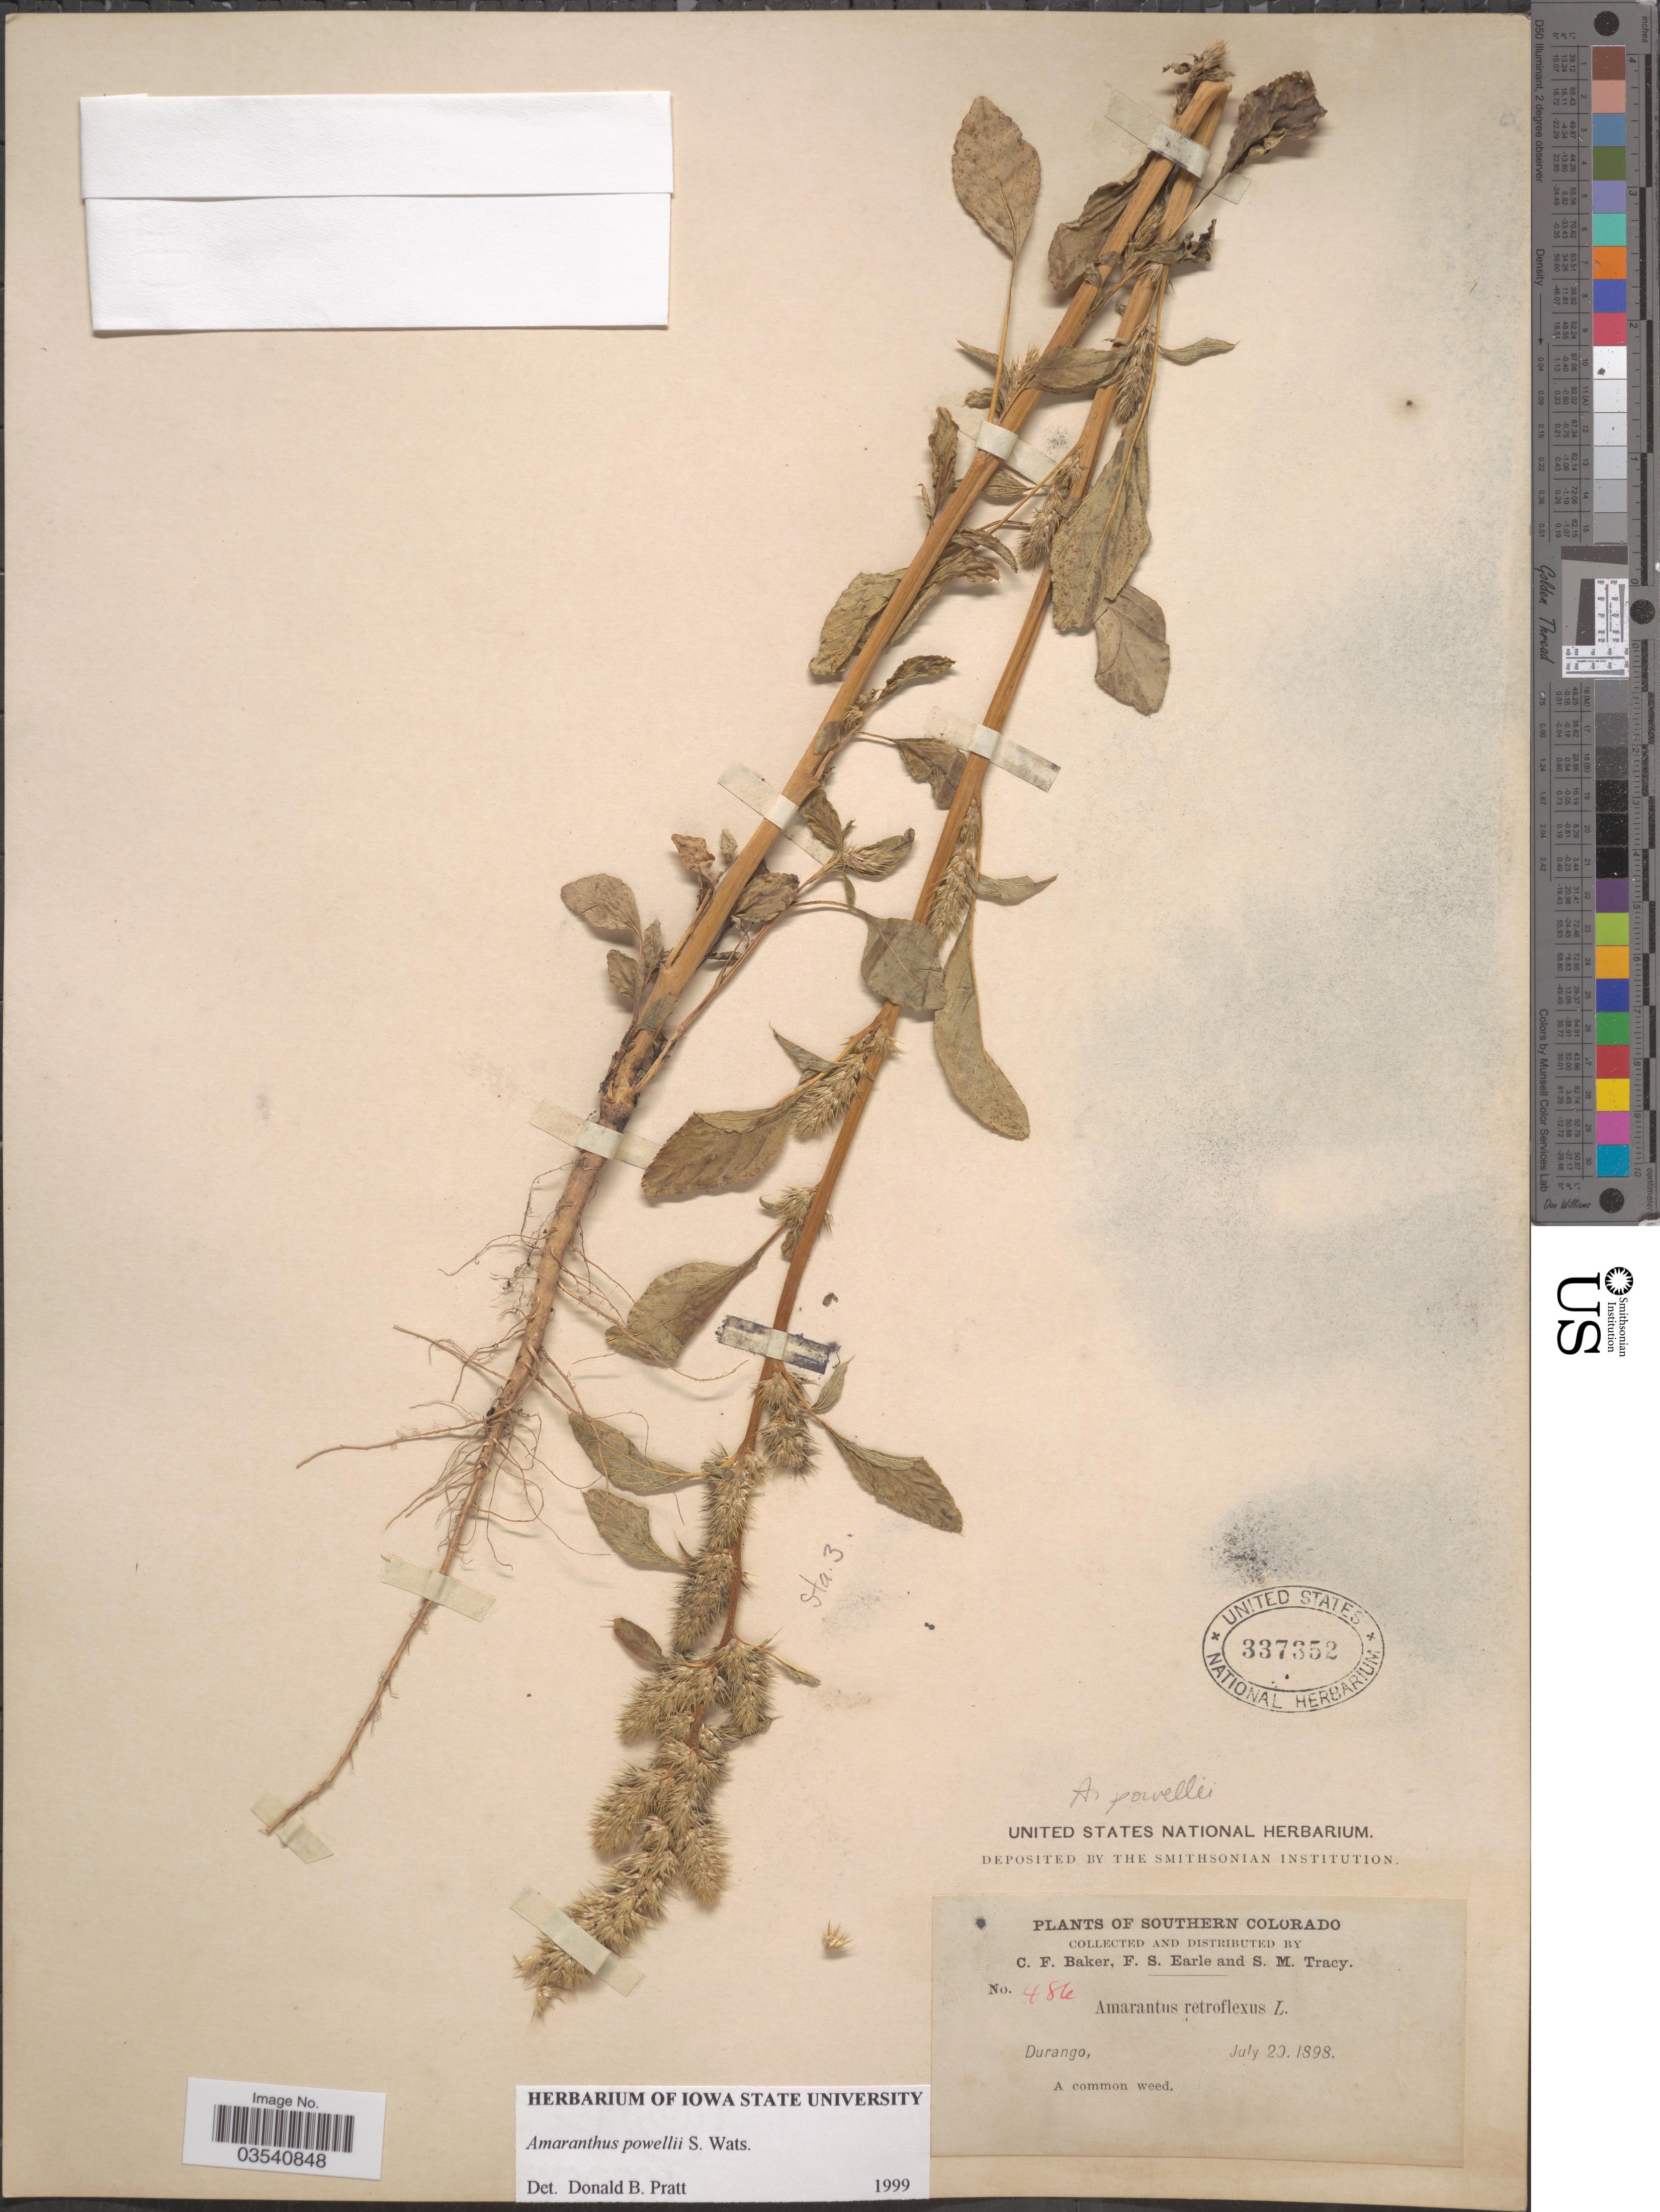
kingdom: Plantae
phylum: Tracheophyta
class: Magnoliopsida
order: Caryophyllales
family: Amaranthaceae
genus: Amaranthus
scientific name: Amaranthus powellii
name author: S. Watson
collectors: C. F. Baker, F. S. Earle & S. M. Tracy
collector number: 486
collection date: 1898-07-20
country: United States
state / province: Colorado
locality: Southern Colorado. Durango.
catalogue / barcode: US 337352